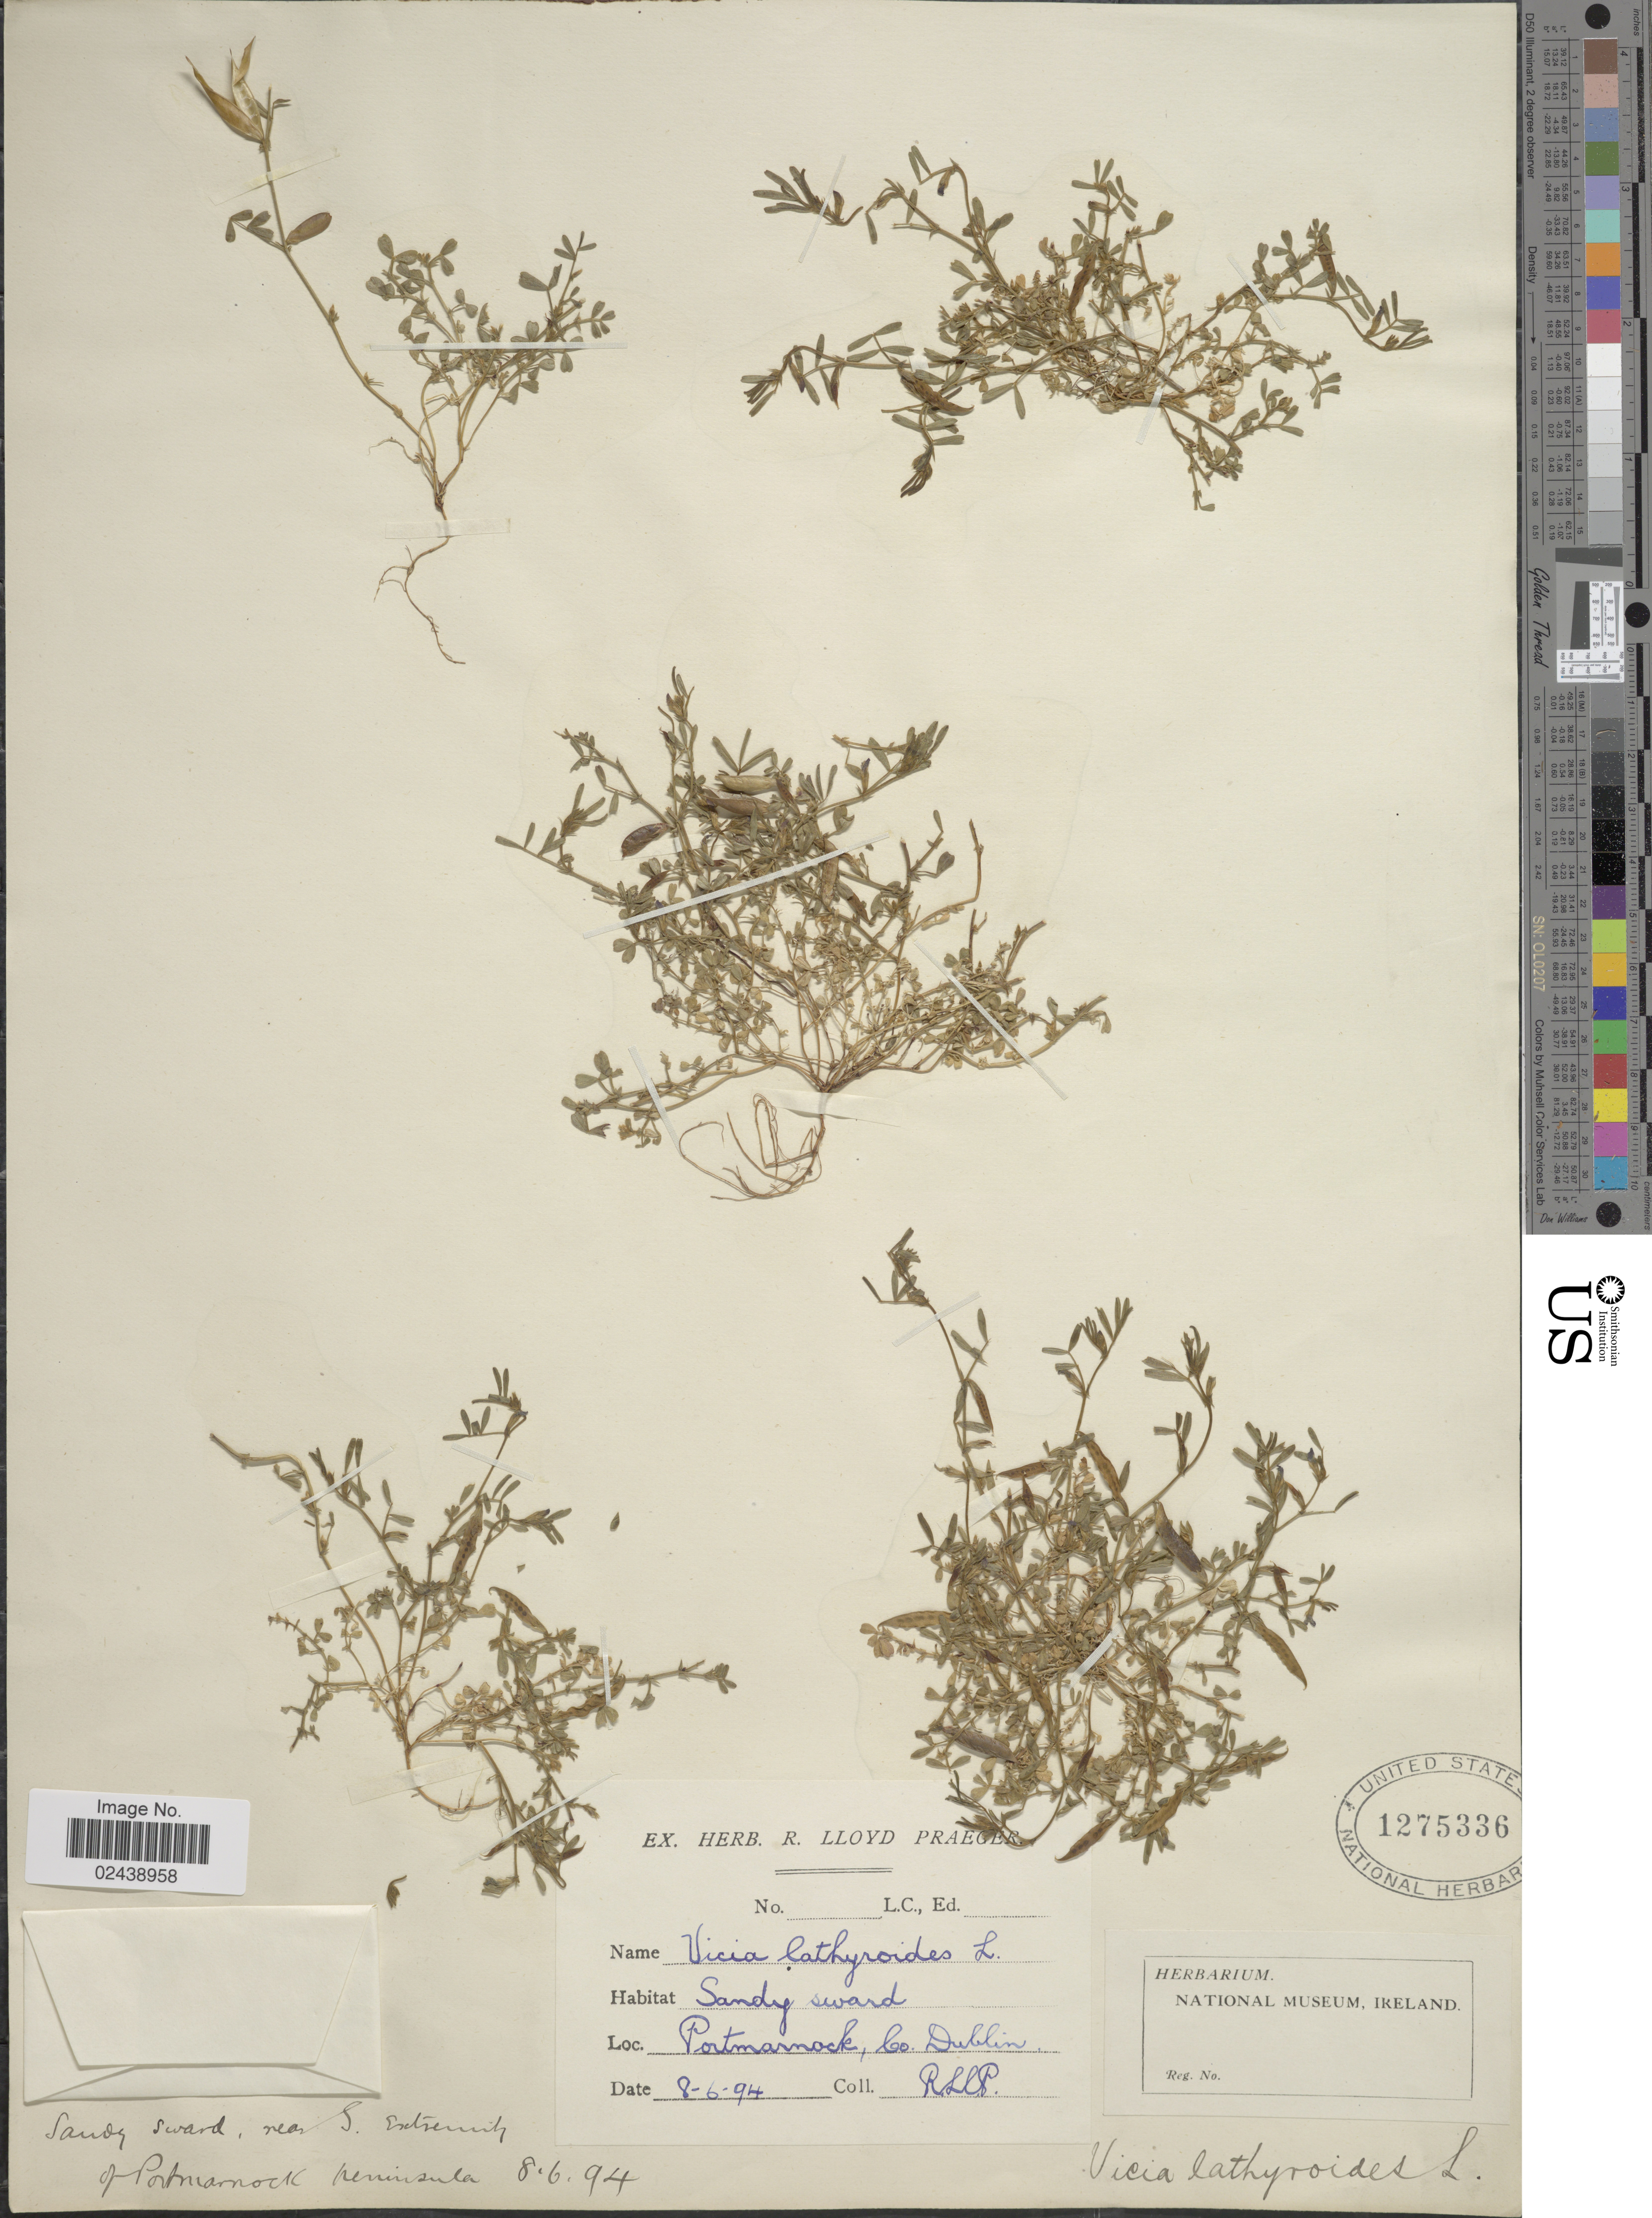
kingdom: Plantae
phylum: Tracheophyta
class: Magnoliopsida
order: Fabales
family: Fabaceae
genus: Vicia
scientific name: Vicia lathyroides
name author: L.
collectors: R. Praeger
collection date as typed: Transcribed d/m/y: 8/6/94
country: Ireland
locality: S. extremity of Portmarnack peninsula, Portmarnack Co., Dublin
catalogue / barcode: US 1275336